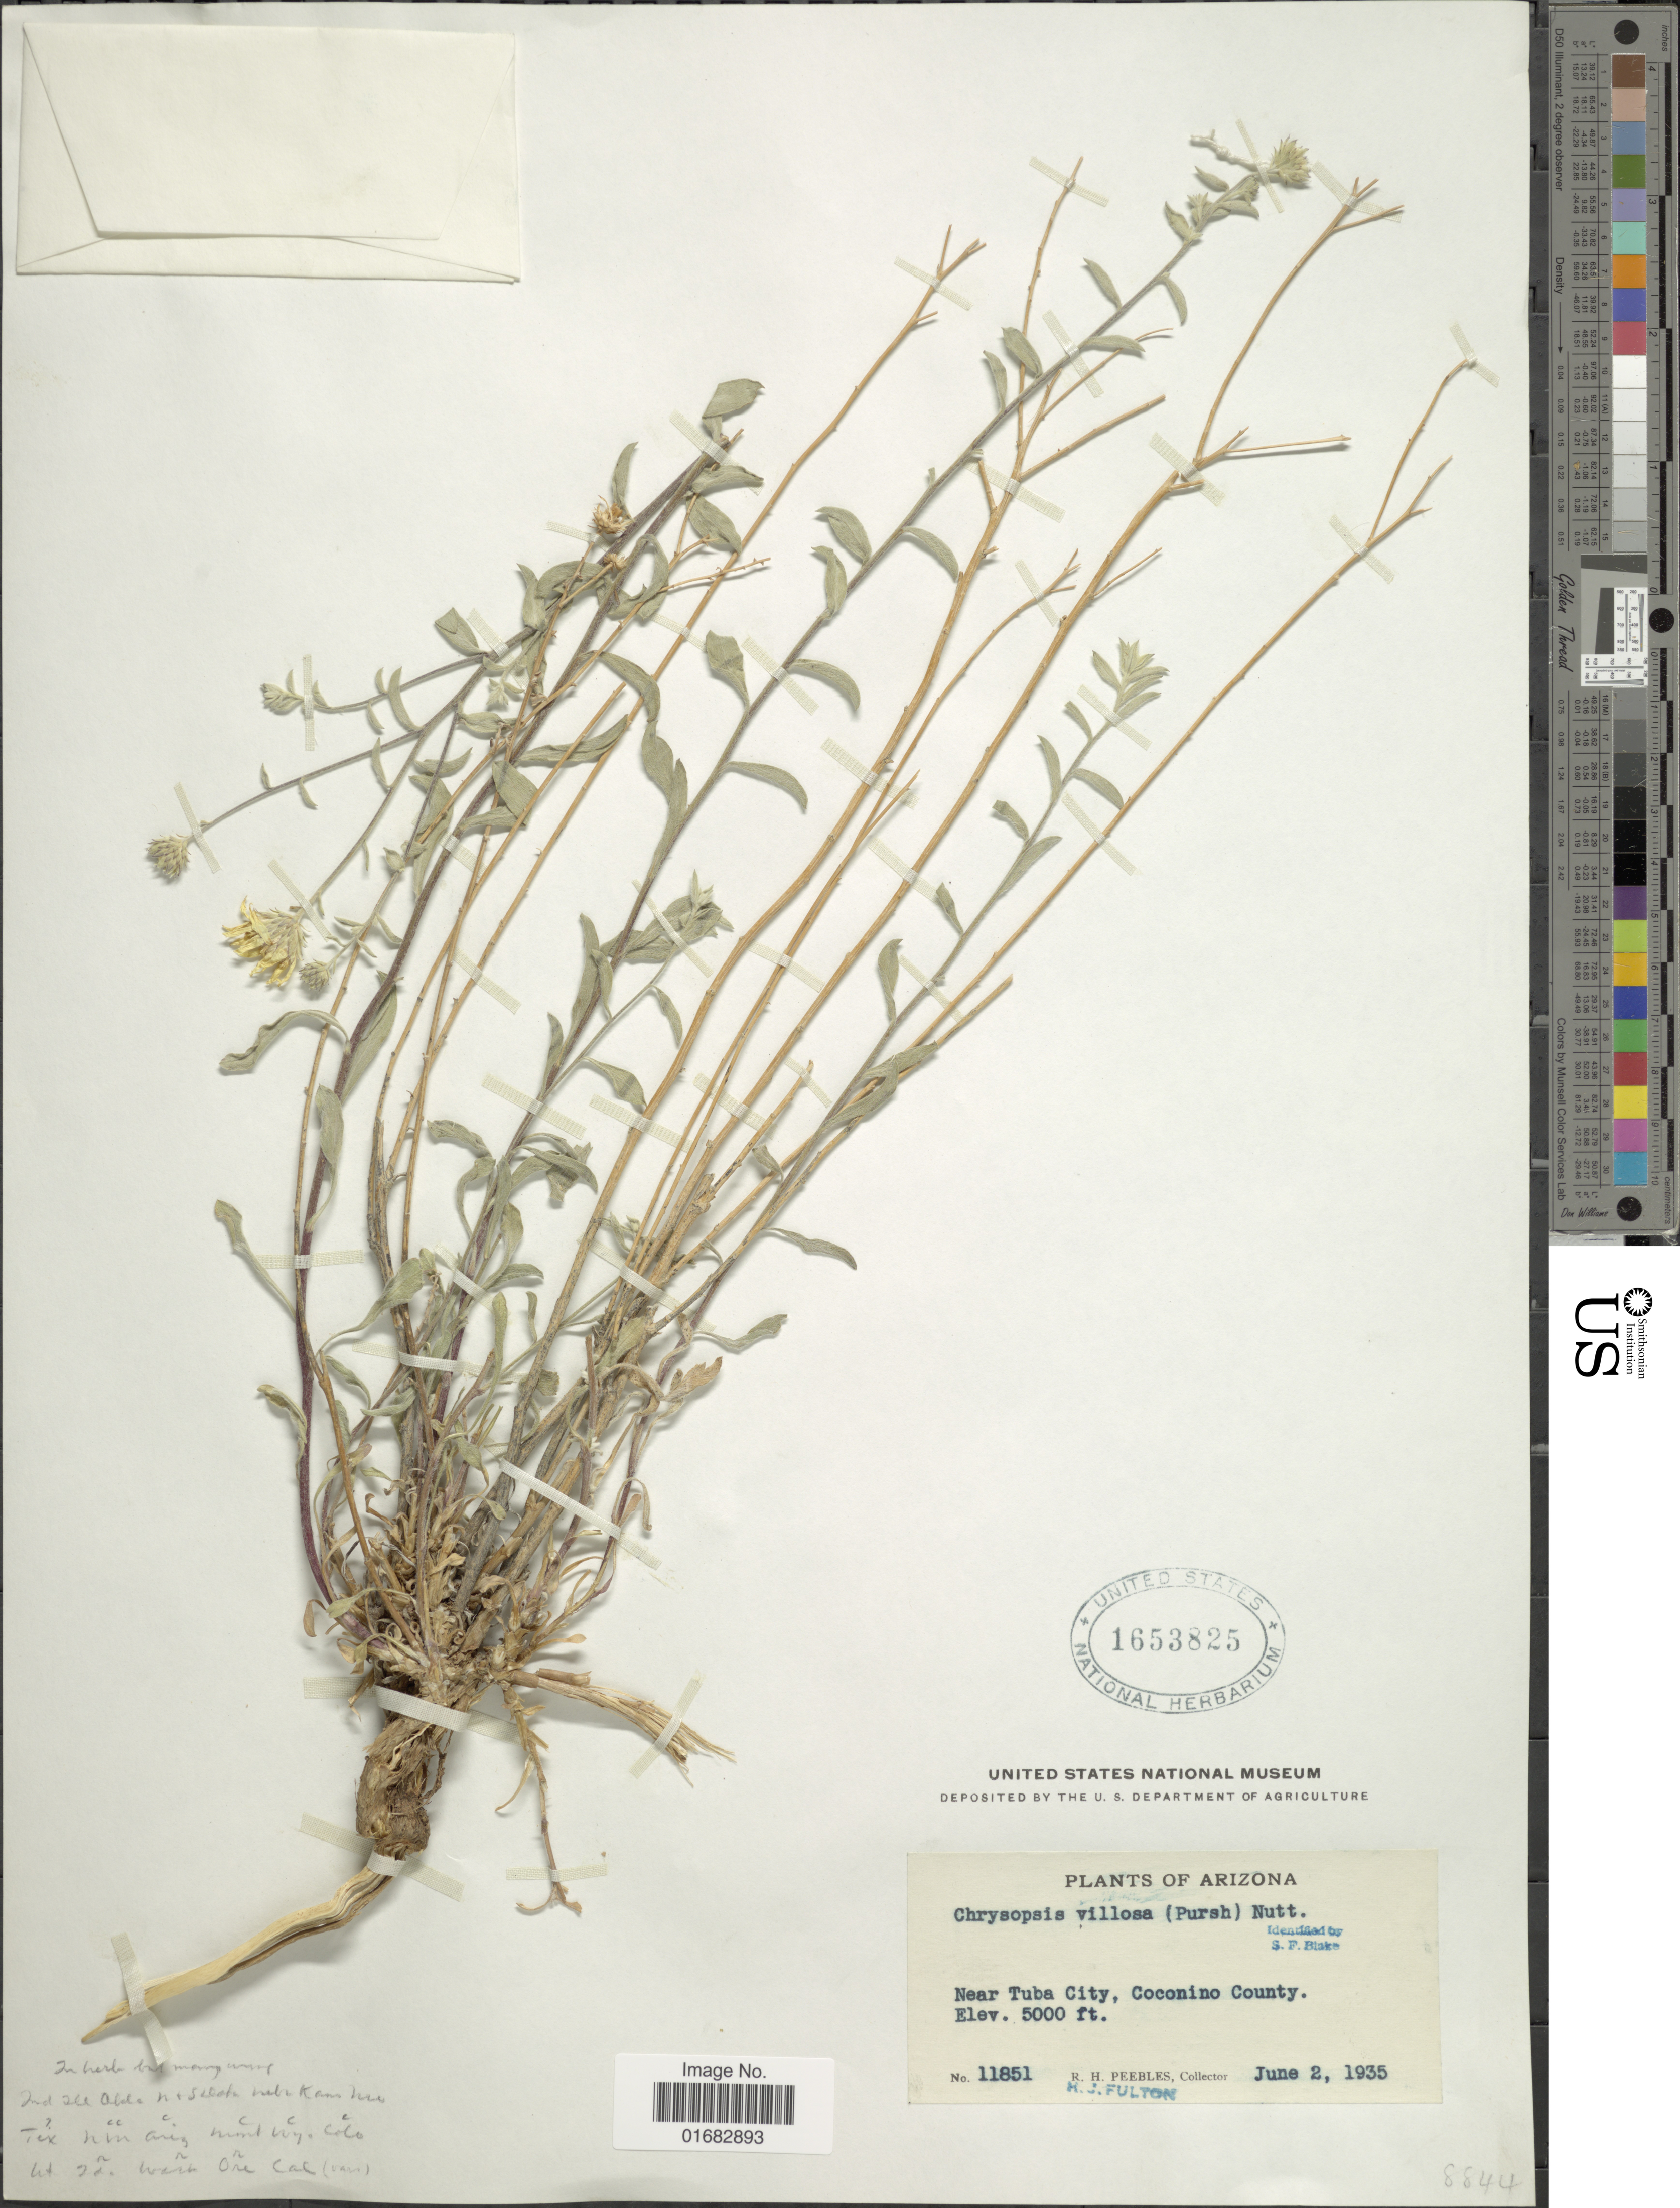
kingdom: Plantae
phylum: Tracheophyta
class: Magnoliopsida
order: Asterales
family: Asteraceae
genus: Heterotheca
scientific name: Heterotheca villosa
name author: (Pursh) Shinners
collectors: R. H. Peebles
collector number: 11851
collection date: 1935-06-02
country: United States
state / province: Arizona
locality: Near Tuba City, Coconino County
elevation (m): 1524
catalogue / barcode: US 1653825